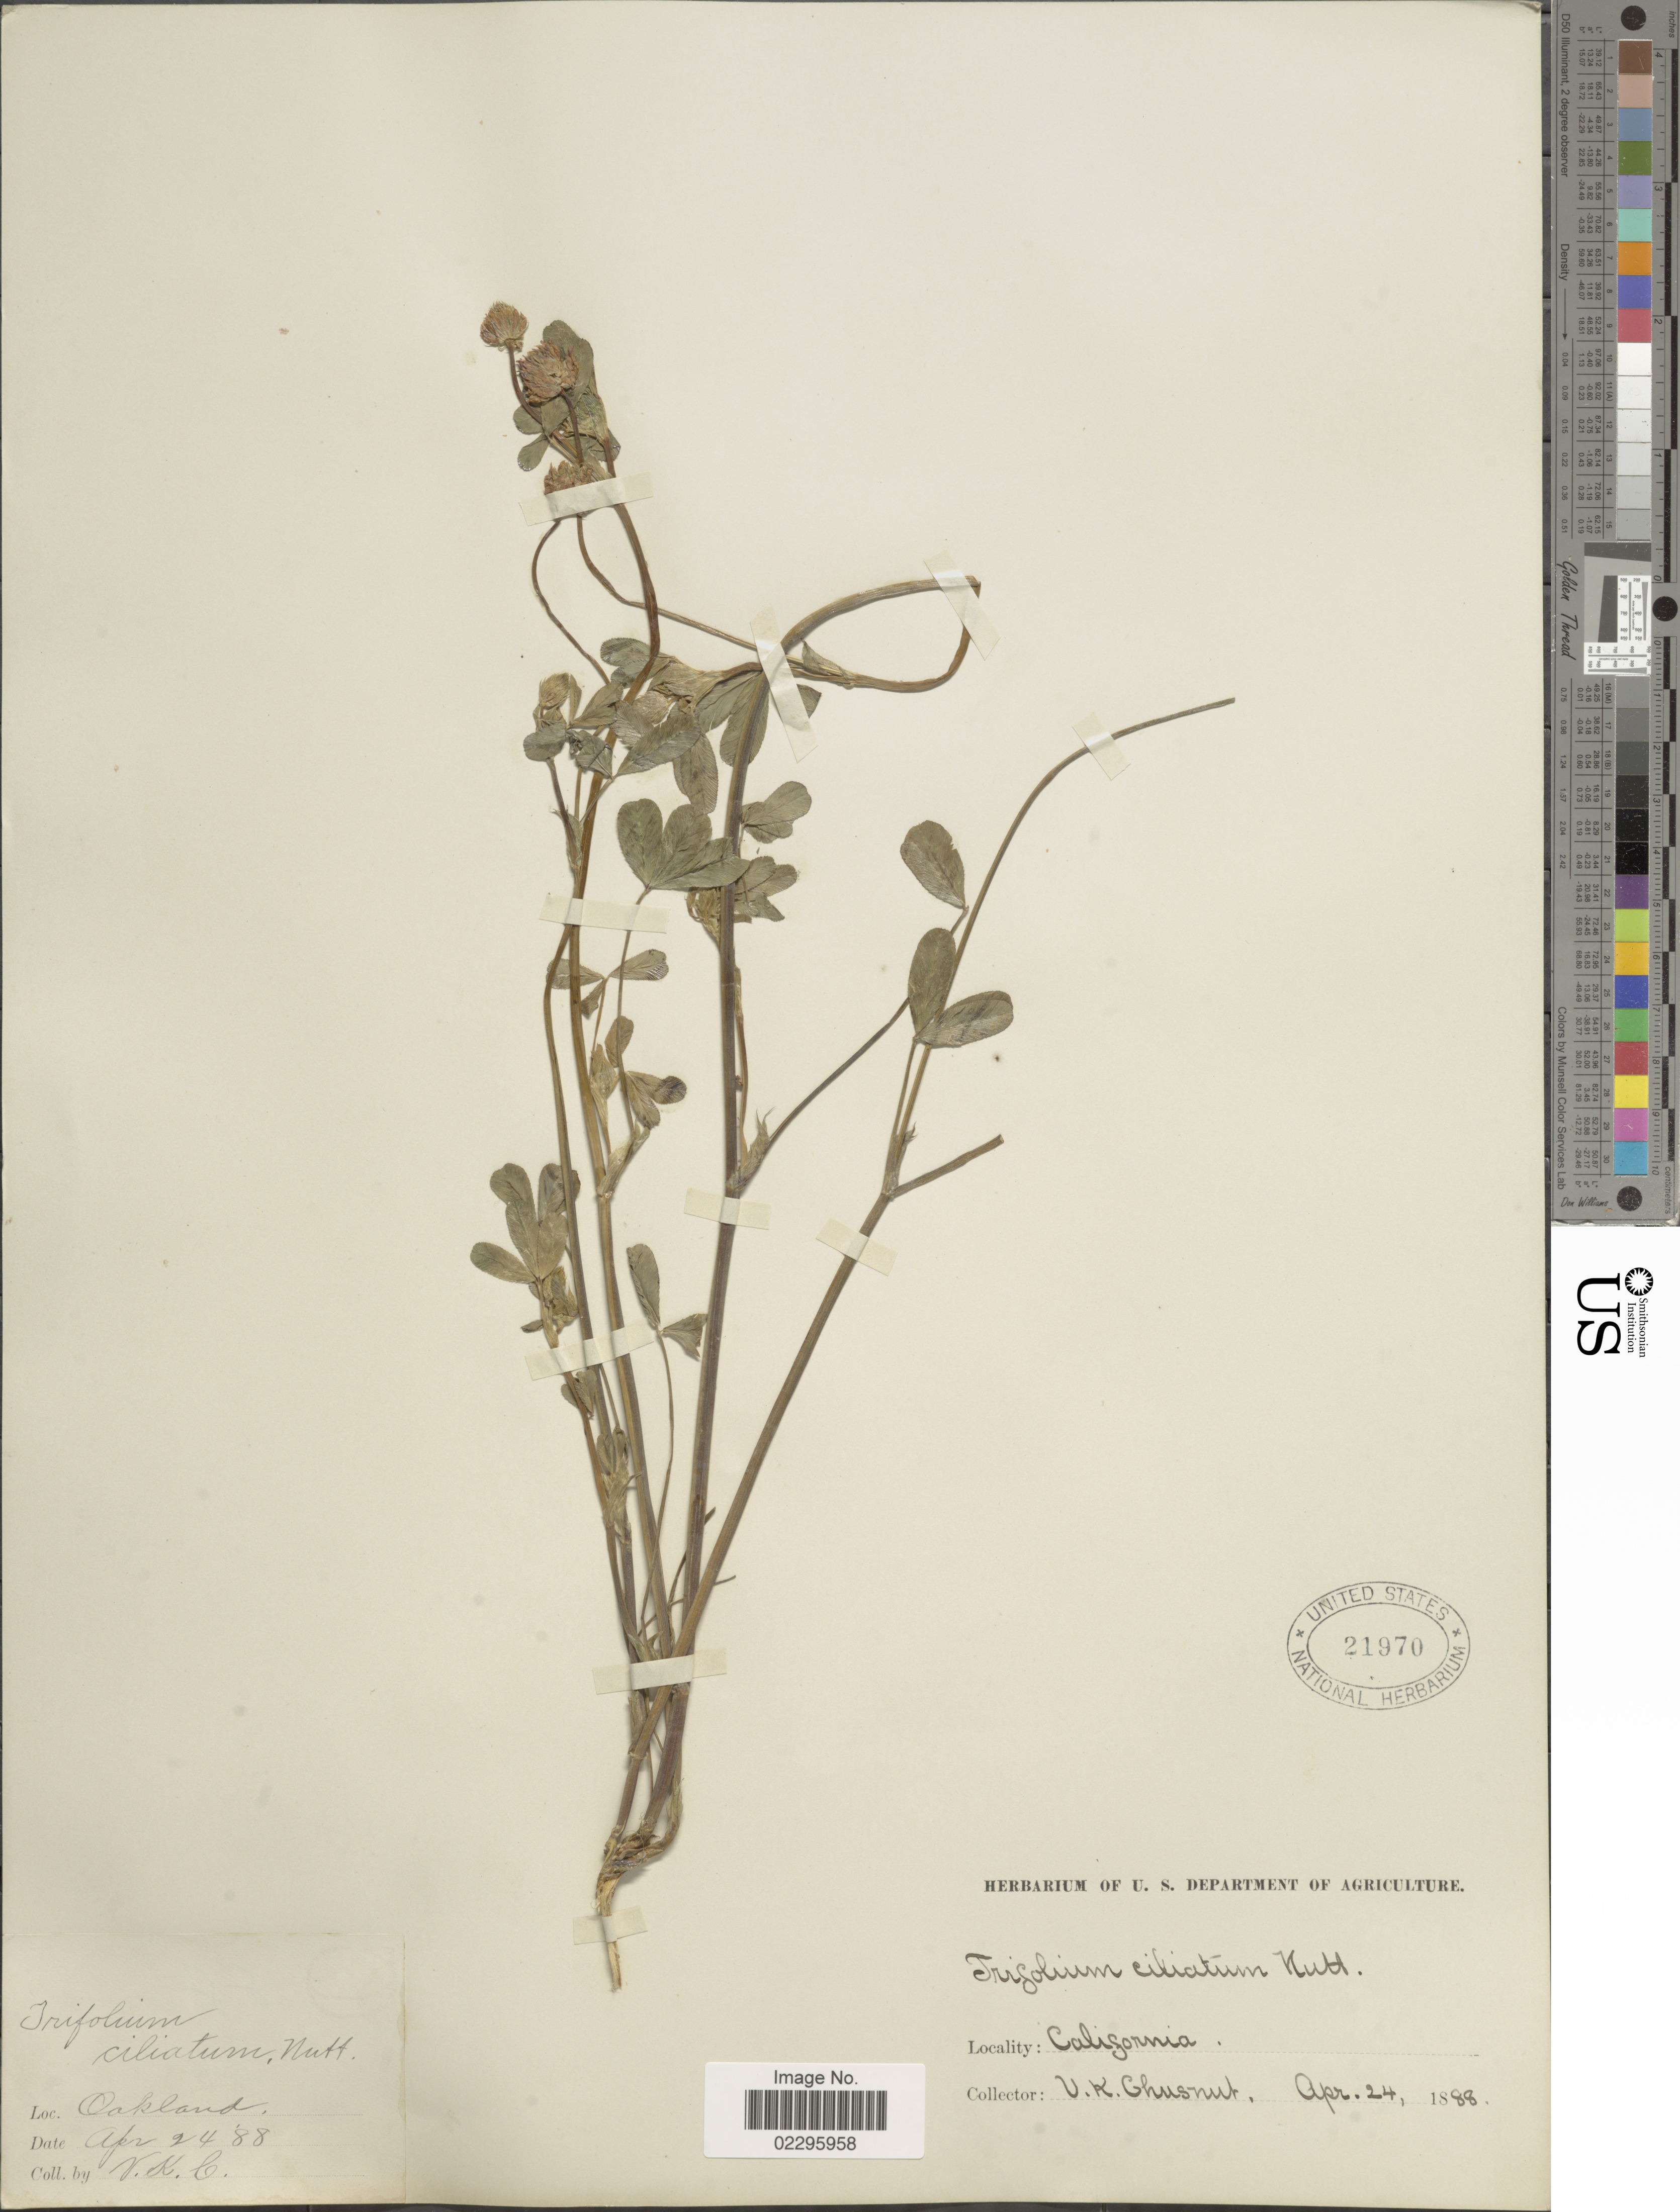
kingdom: Plantae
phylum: Tracheophyta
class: Magnoliopsida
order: Fabales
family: Fabaceae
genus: Trifolium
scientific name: Trifolium ciliolatum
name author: Benth.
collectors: V. K. Chesnut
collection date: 1888-04-24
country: United States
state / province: California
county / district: Alameda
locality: Oakland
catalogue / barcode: US 21970